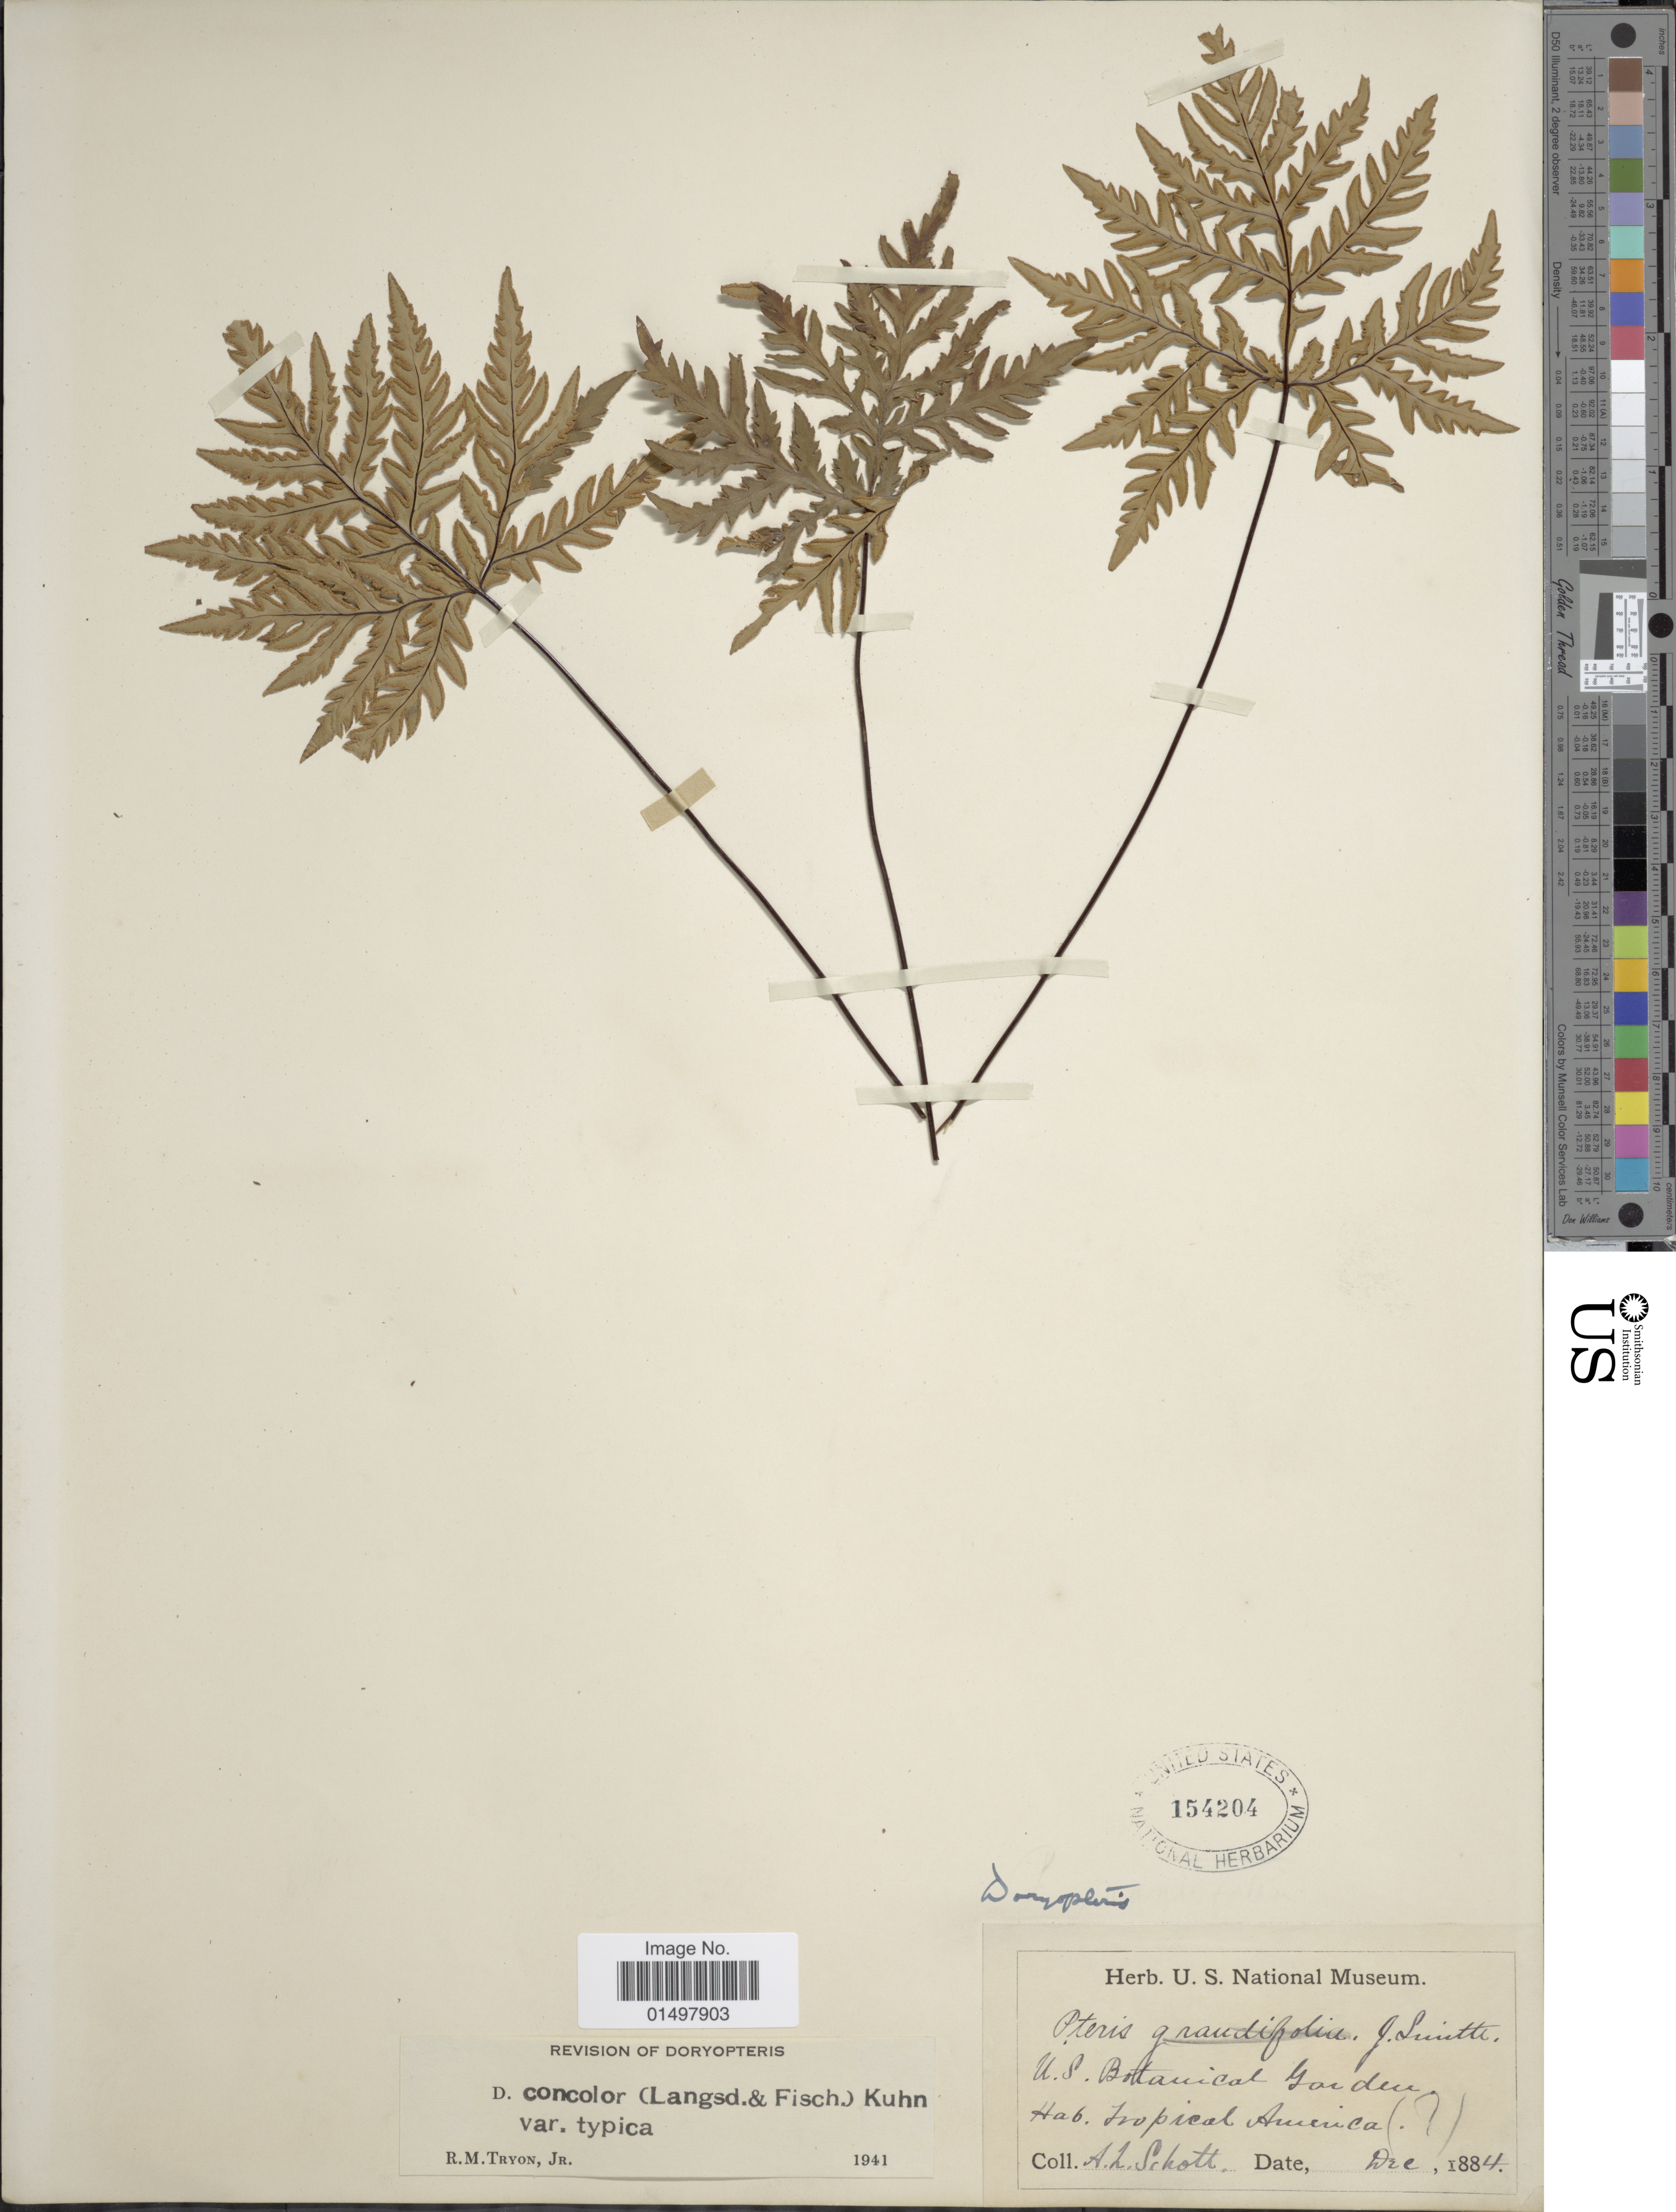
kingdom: Plantae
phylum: Tracheophyta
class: Polypodiopsida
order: Polypodiales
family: Pteridaceae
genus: Doryopteris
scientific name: Doryopteris concolor var. typica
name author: (Langsd. & Fisch.) Kuhn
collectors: A. L. Schott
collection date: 1884-12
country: United States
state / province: District of Columbia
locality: U. S. Botanical Garden. Hab. Tropical America.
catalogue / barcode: US 154204